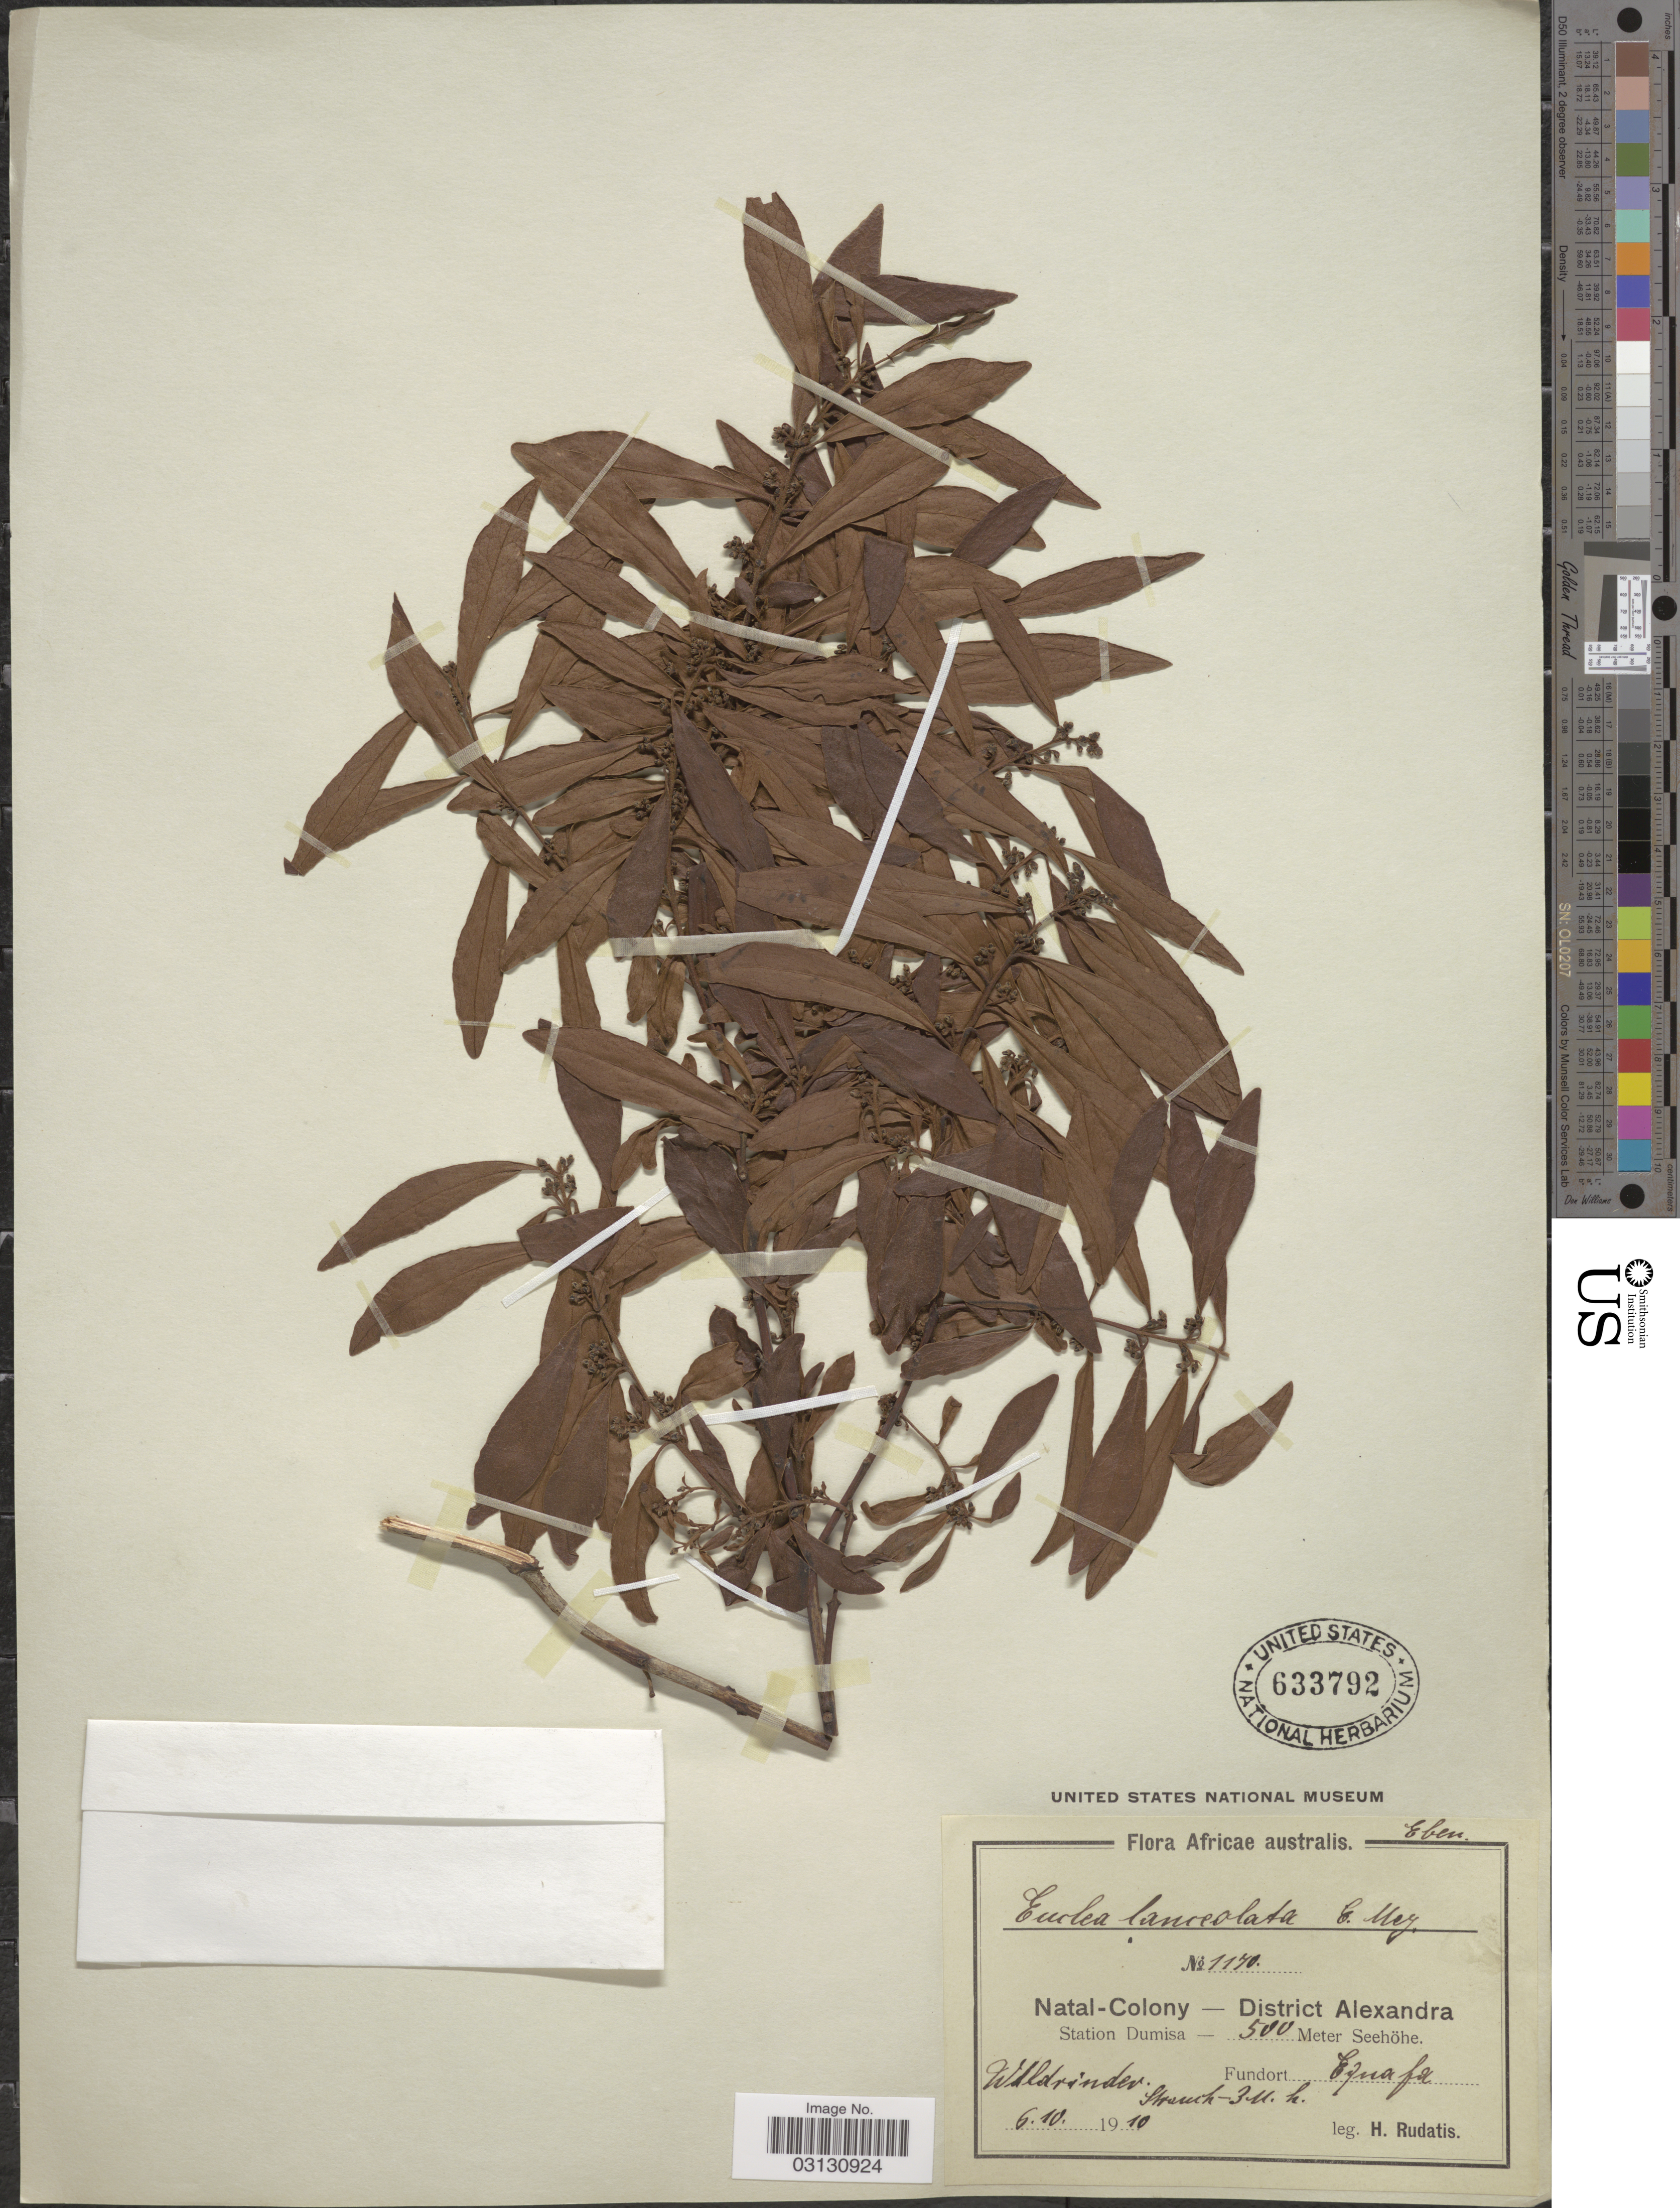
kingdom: Plantae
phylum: Tracheophyta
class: Magnoliopsida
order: Ericales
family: Ebenaceae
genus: Euclea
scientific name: Euclea lanceolata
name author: E. Mey. ex A. DC.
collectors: H. Rudatis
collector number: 1170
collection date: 1910-10-06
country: South Africa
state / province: KwaZulu-Natal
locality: Africae australis. Natal-Colony - District Alexandra, Station Dumisa, Fundort Izuafa [interpreted].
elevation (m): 500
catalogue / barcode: US 633792